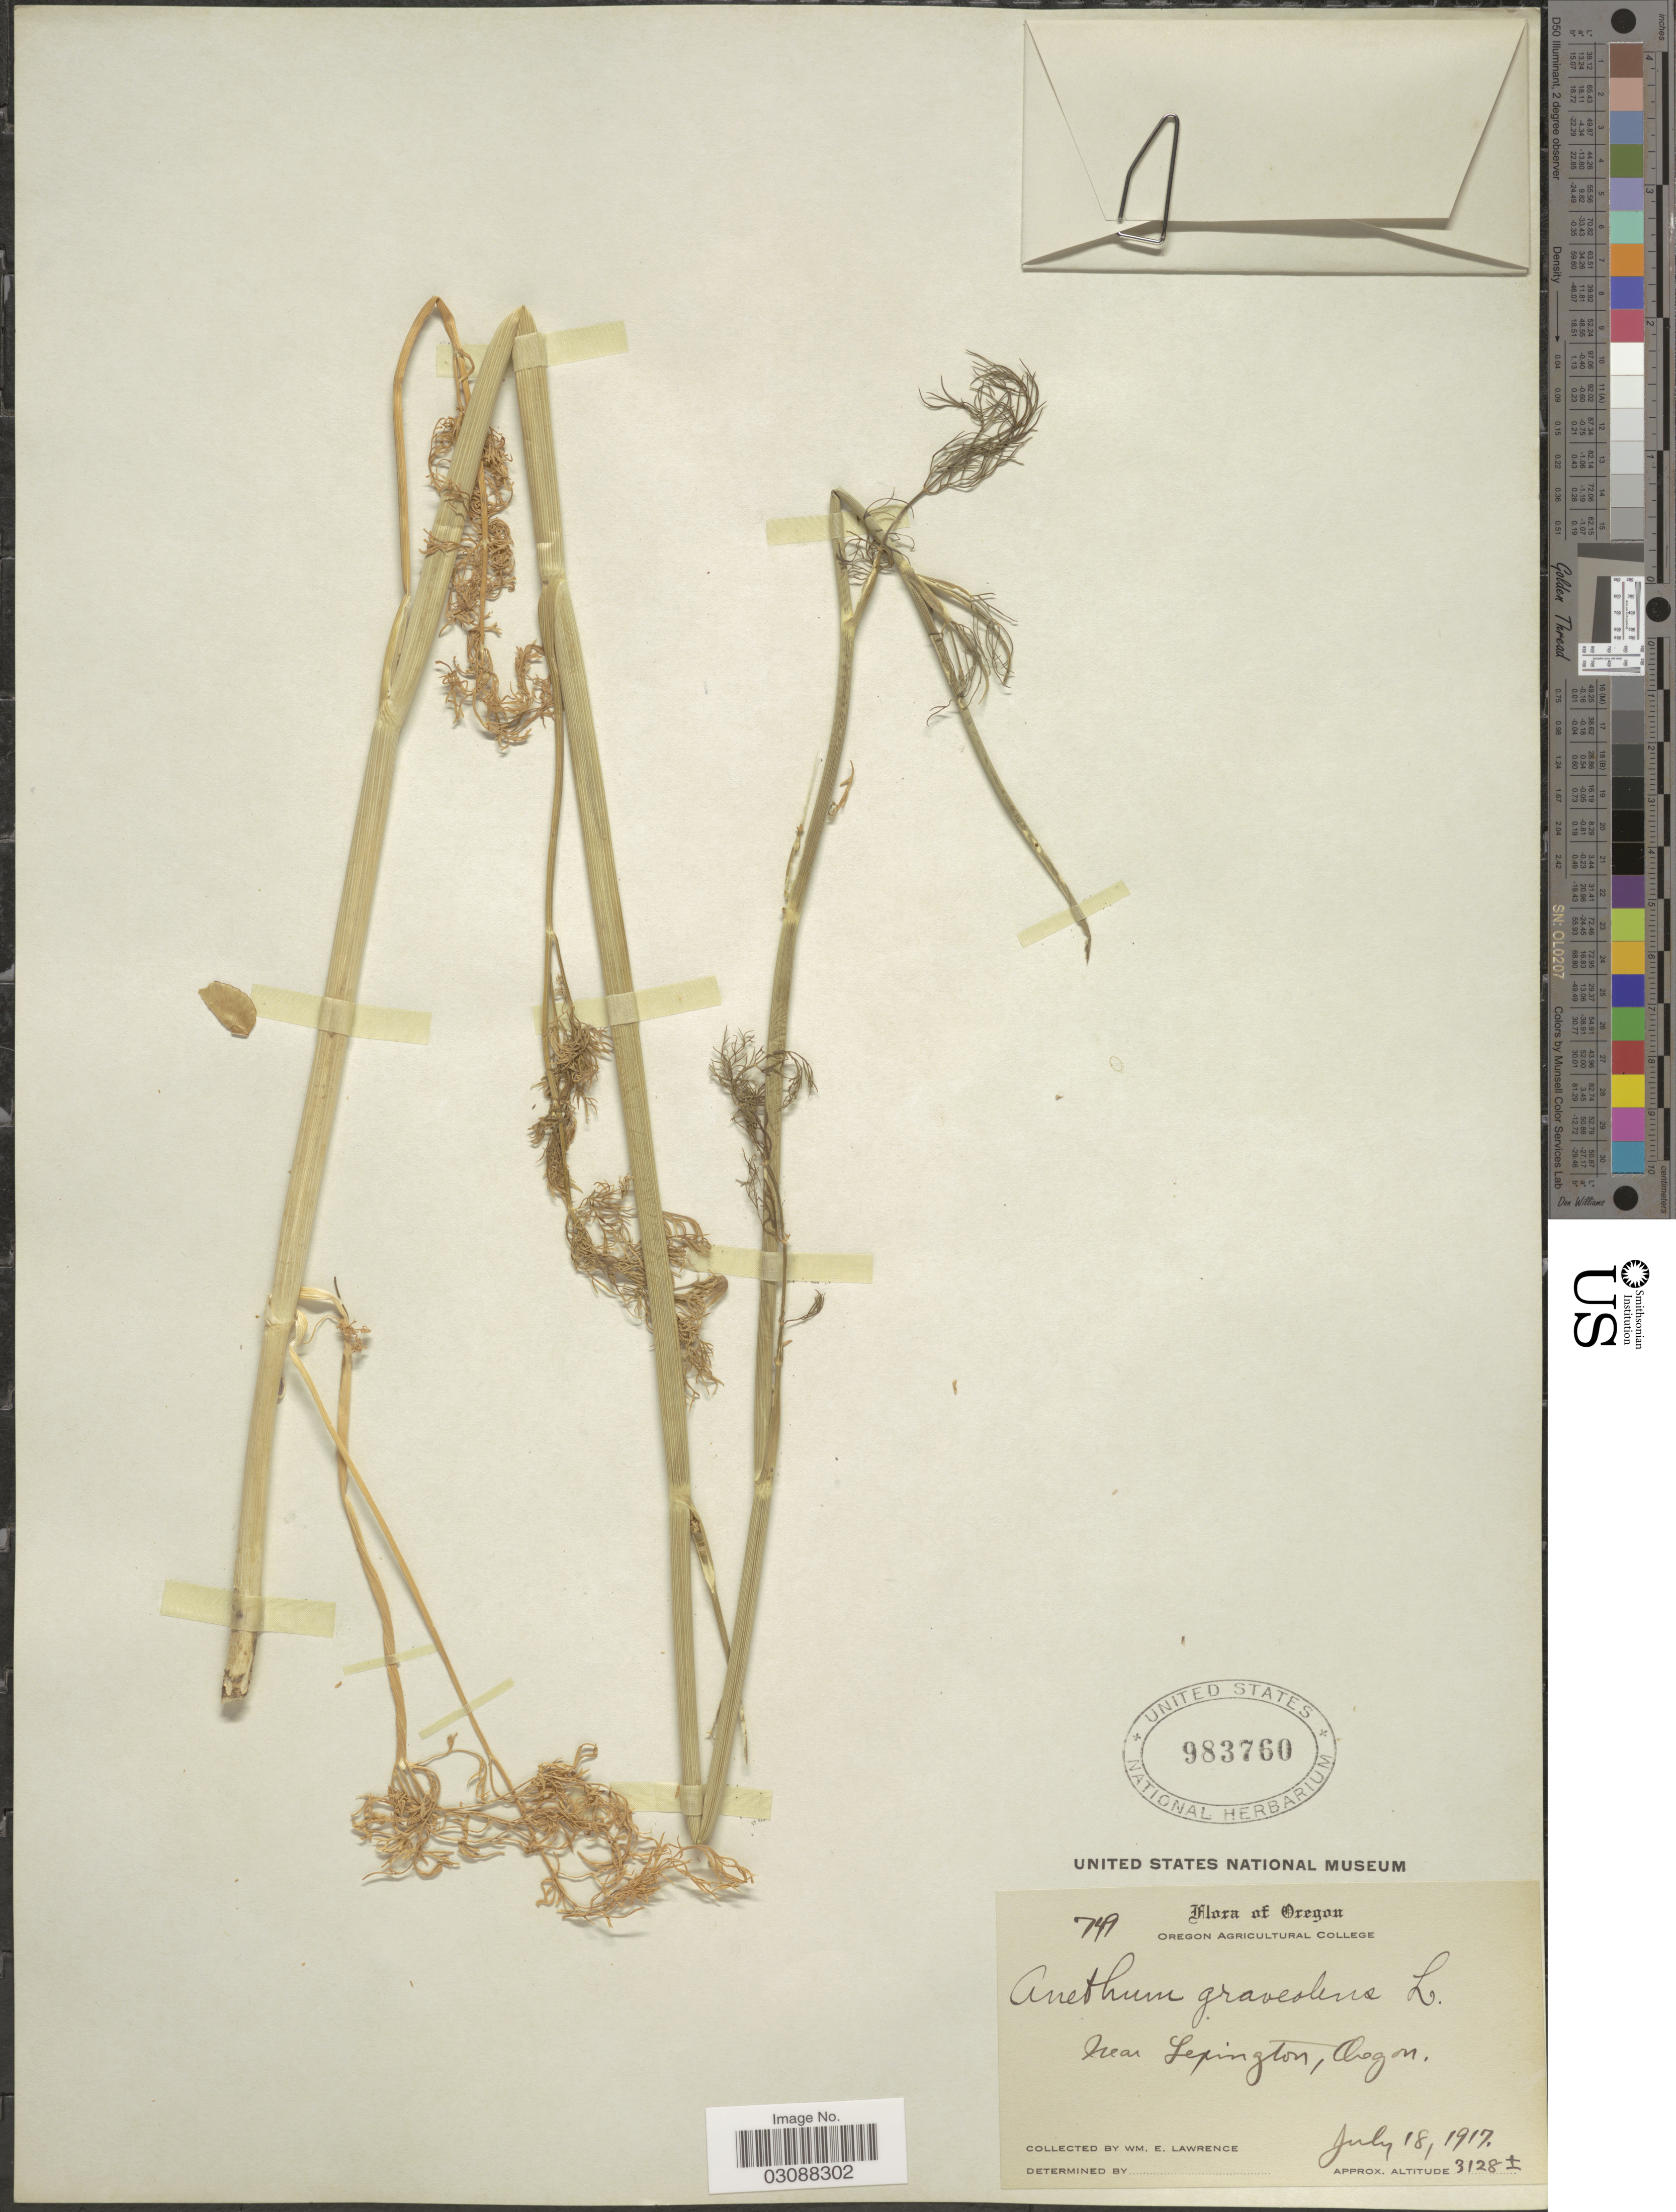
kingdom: Plantae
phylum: Tracheophyta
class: Magnoliopsida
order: Apiales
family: Apiaceae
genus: Anethum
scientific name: Anethum graveolens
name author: L.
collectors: W. Lawrence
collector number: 749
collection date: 1917-07-18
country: United States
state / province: Oregon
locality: Near Lexington.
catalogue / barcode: US 983760